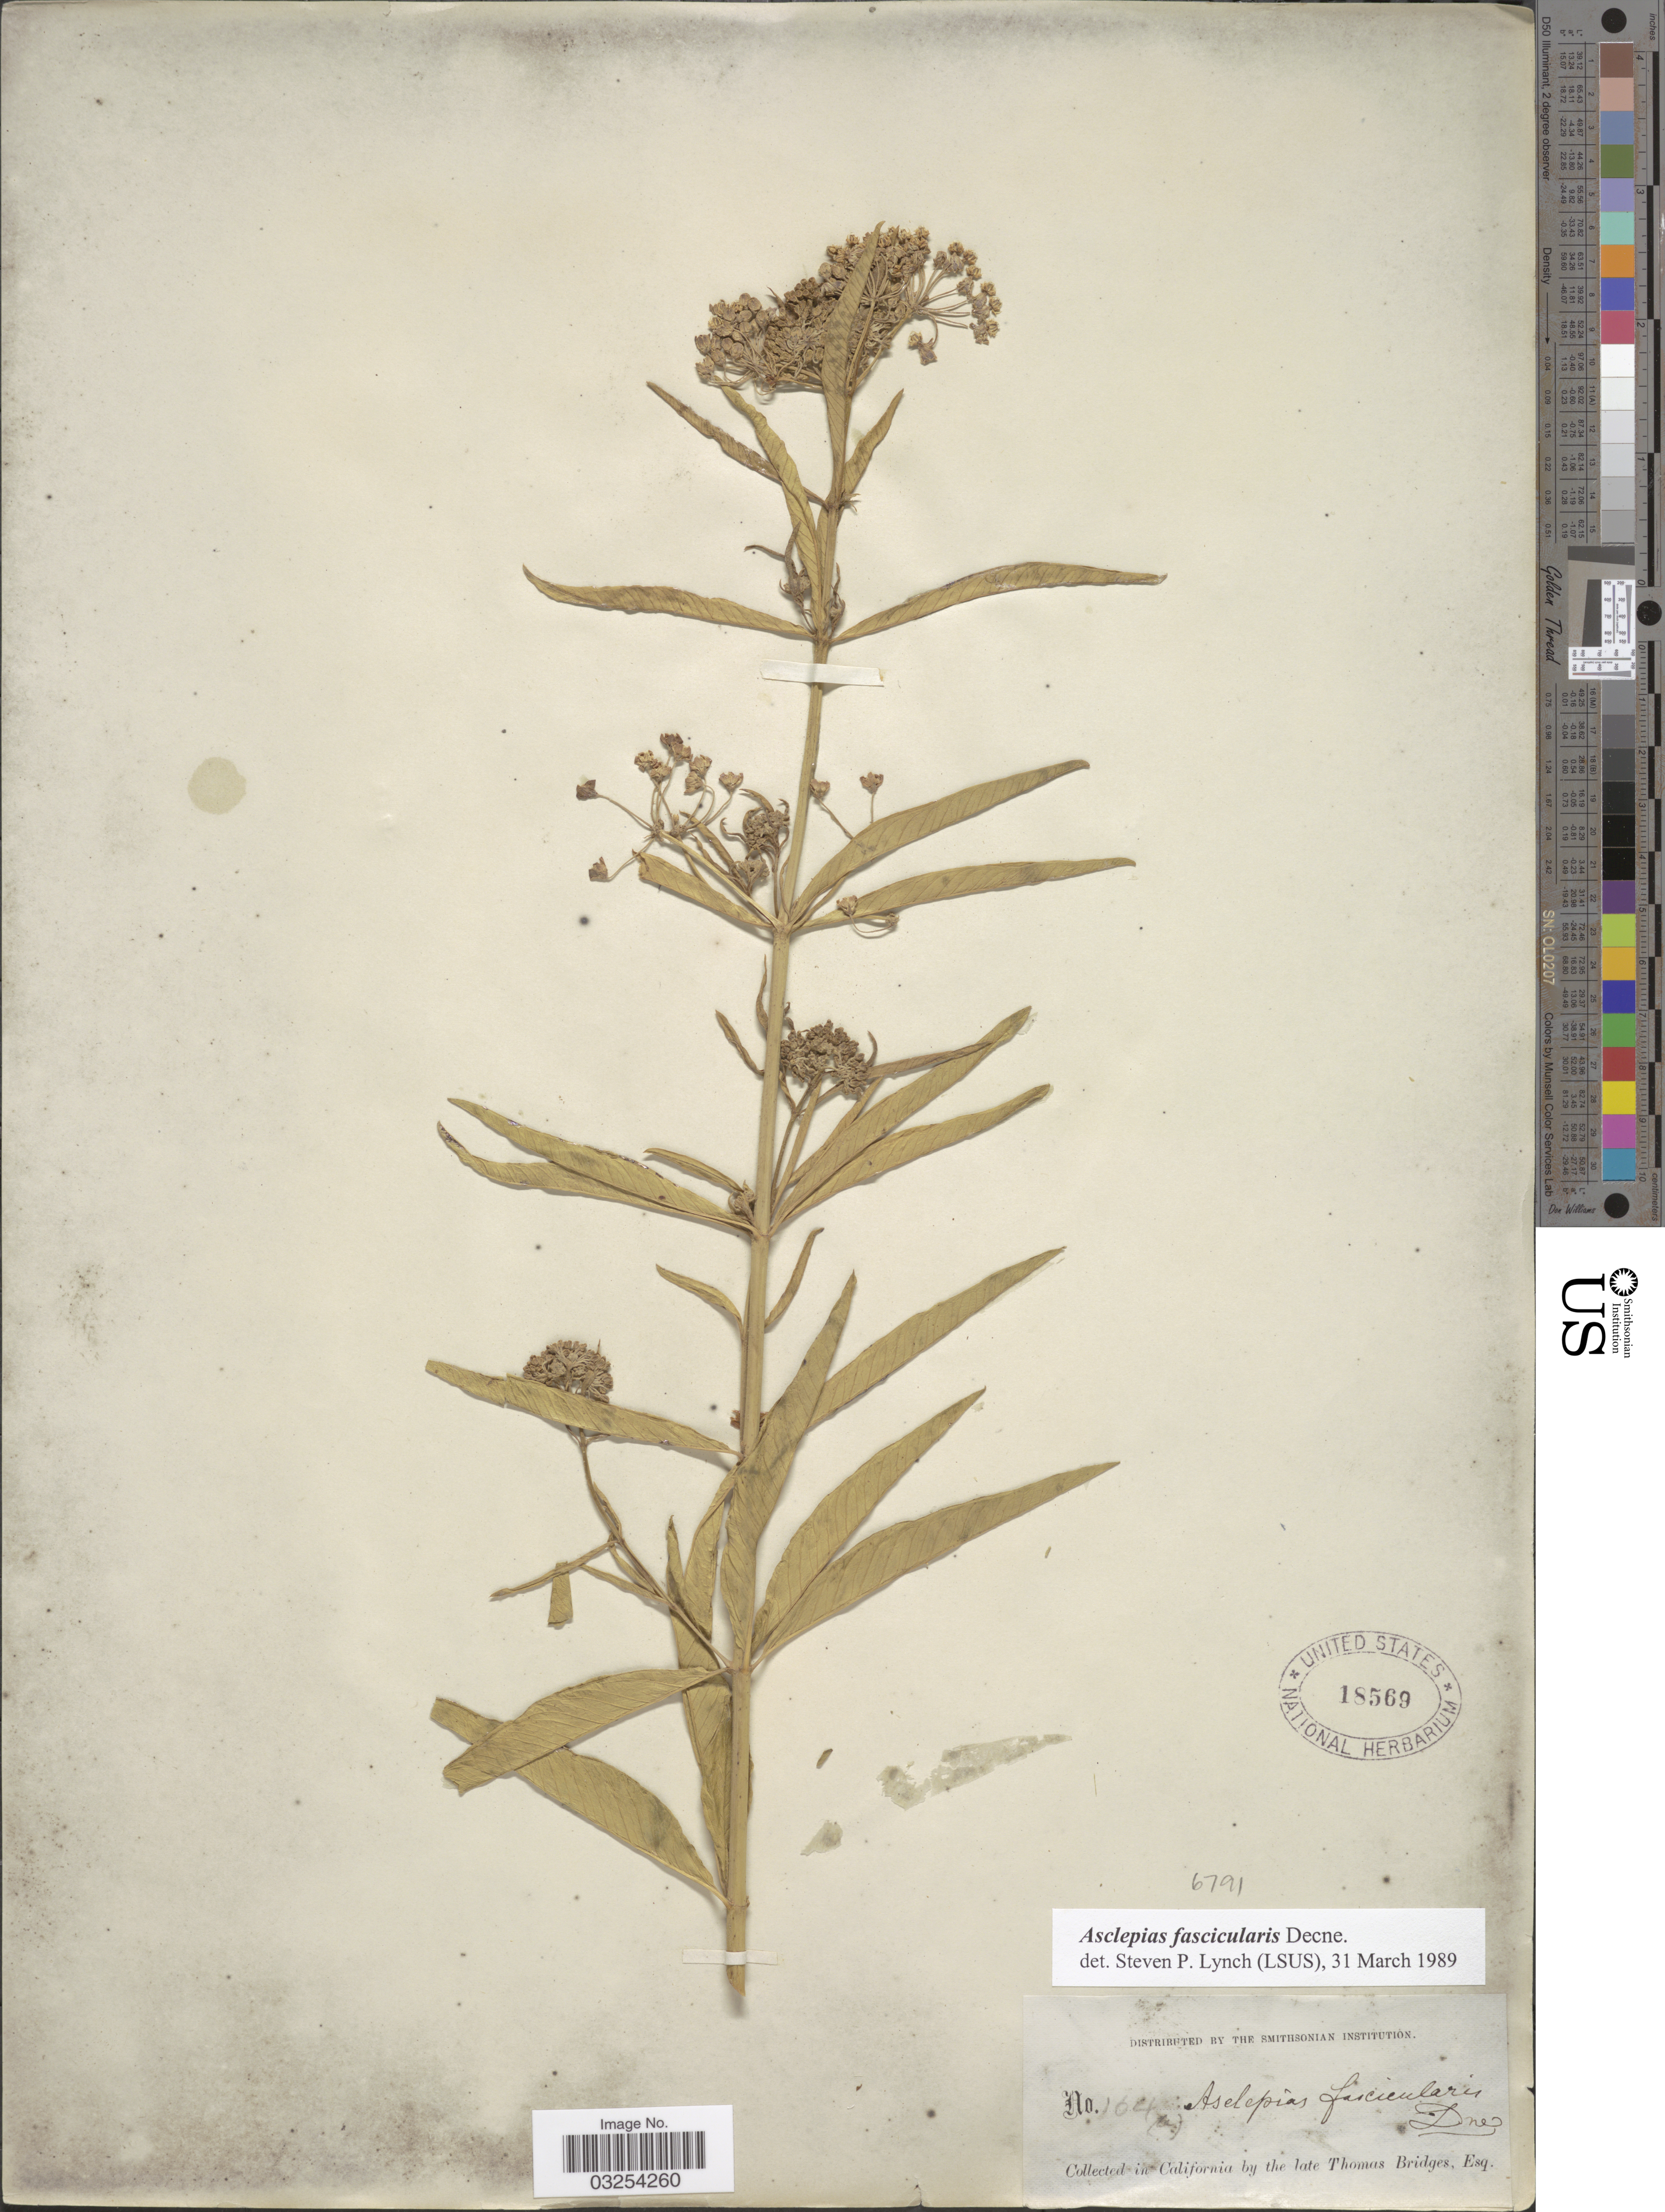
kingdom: Plantae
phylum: Tracheophyta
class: Magnoliopsida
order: Gentianales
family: Apocynaceae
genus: Asclepias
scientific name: Asclepias fascicularis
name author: Decne.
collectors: T. Bridges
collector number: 164*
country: United States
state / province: California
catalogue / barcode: US 18569